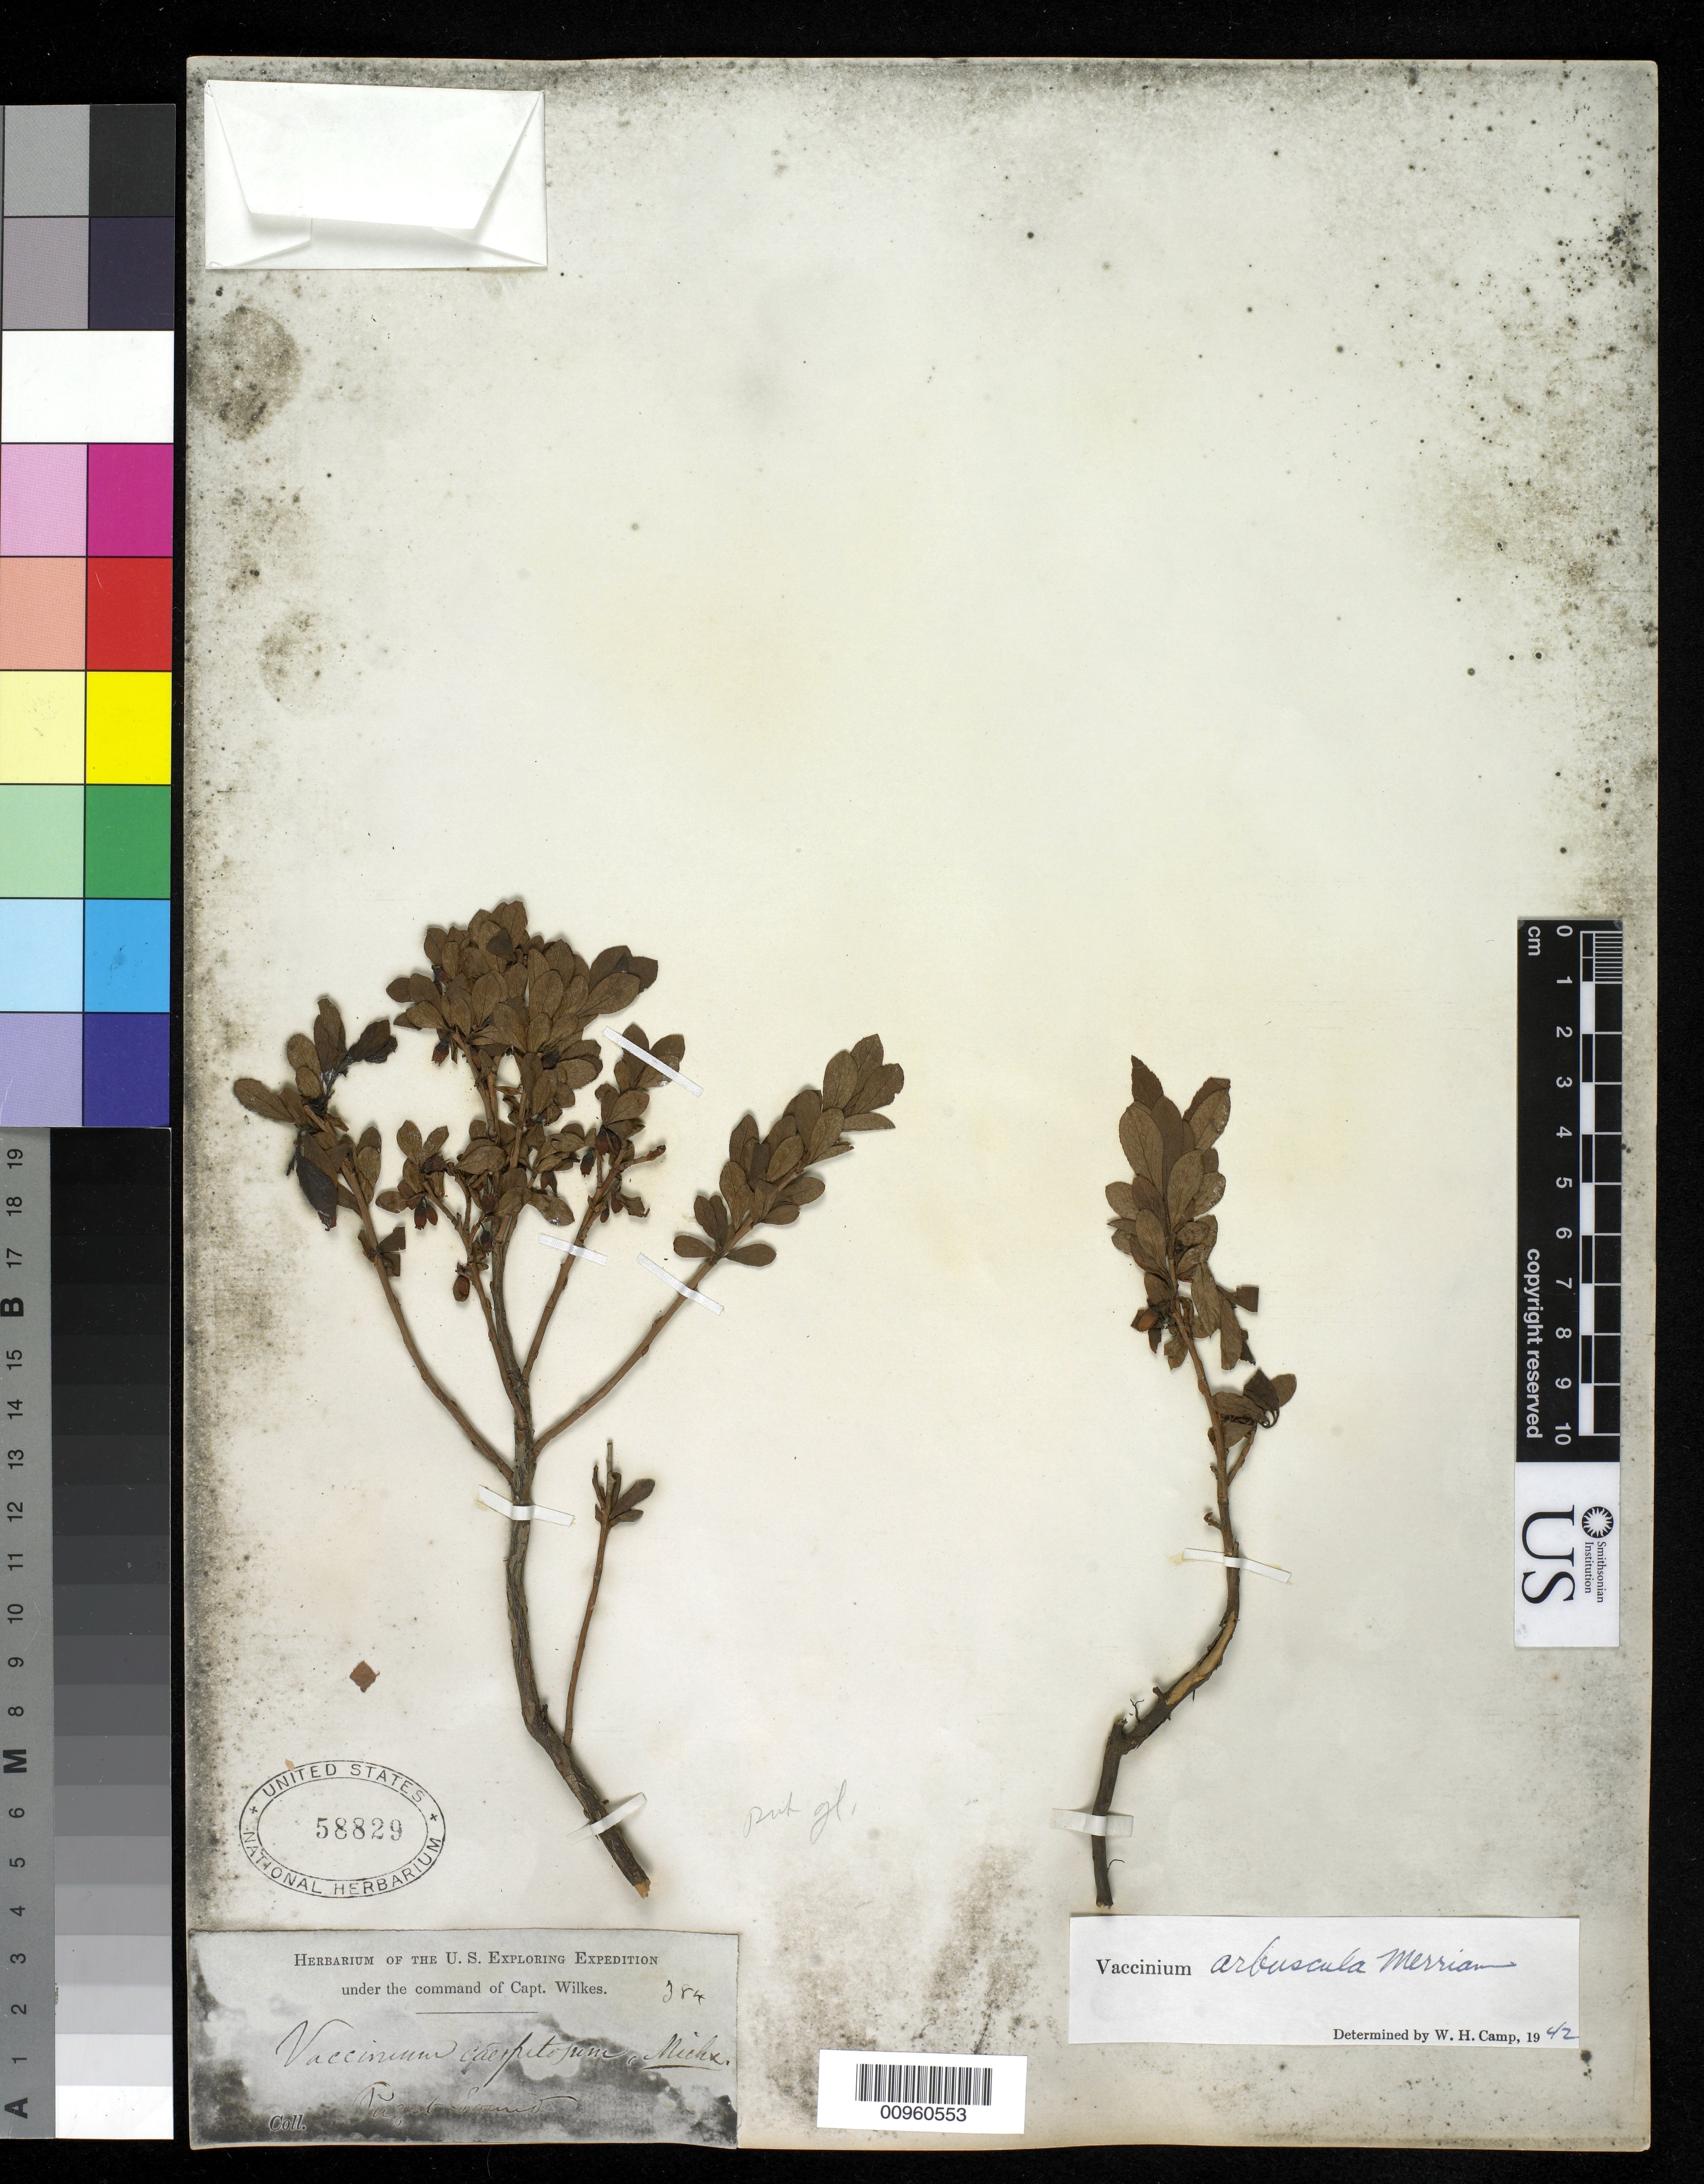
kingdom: Plantae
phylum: Tracheophyta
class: Magnoliopsida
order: Ericales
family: Ericaceae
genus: Vaccinium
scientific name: Vaccinium arbuscula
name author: (A. Gray) Merriam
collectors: Wilkes Explor. Exped.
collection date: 1838/1842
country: United States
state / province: Washington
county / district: King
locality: Puget Sound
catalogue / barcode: US 58829